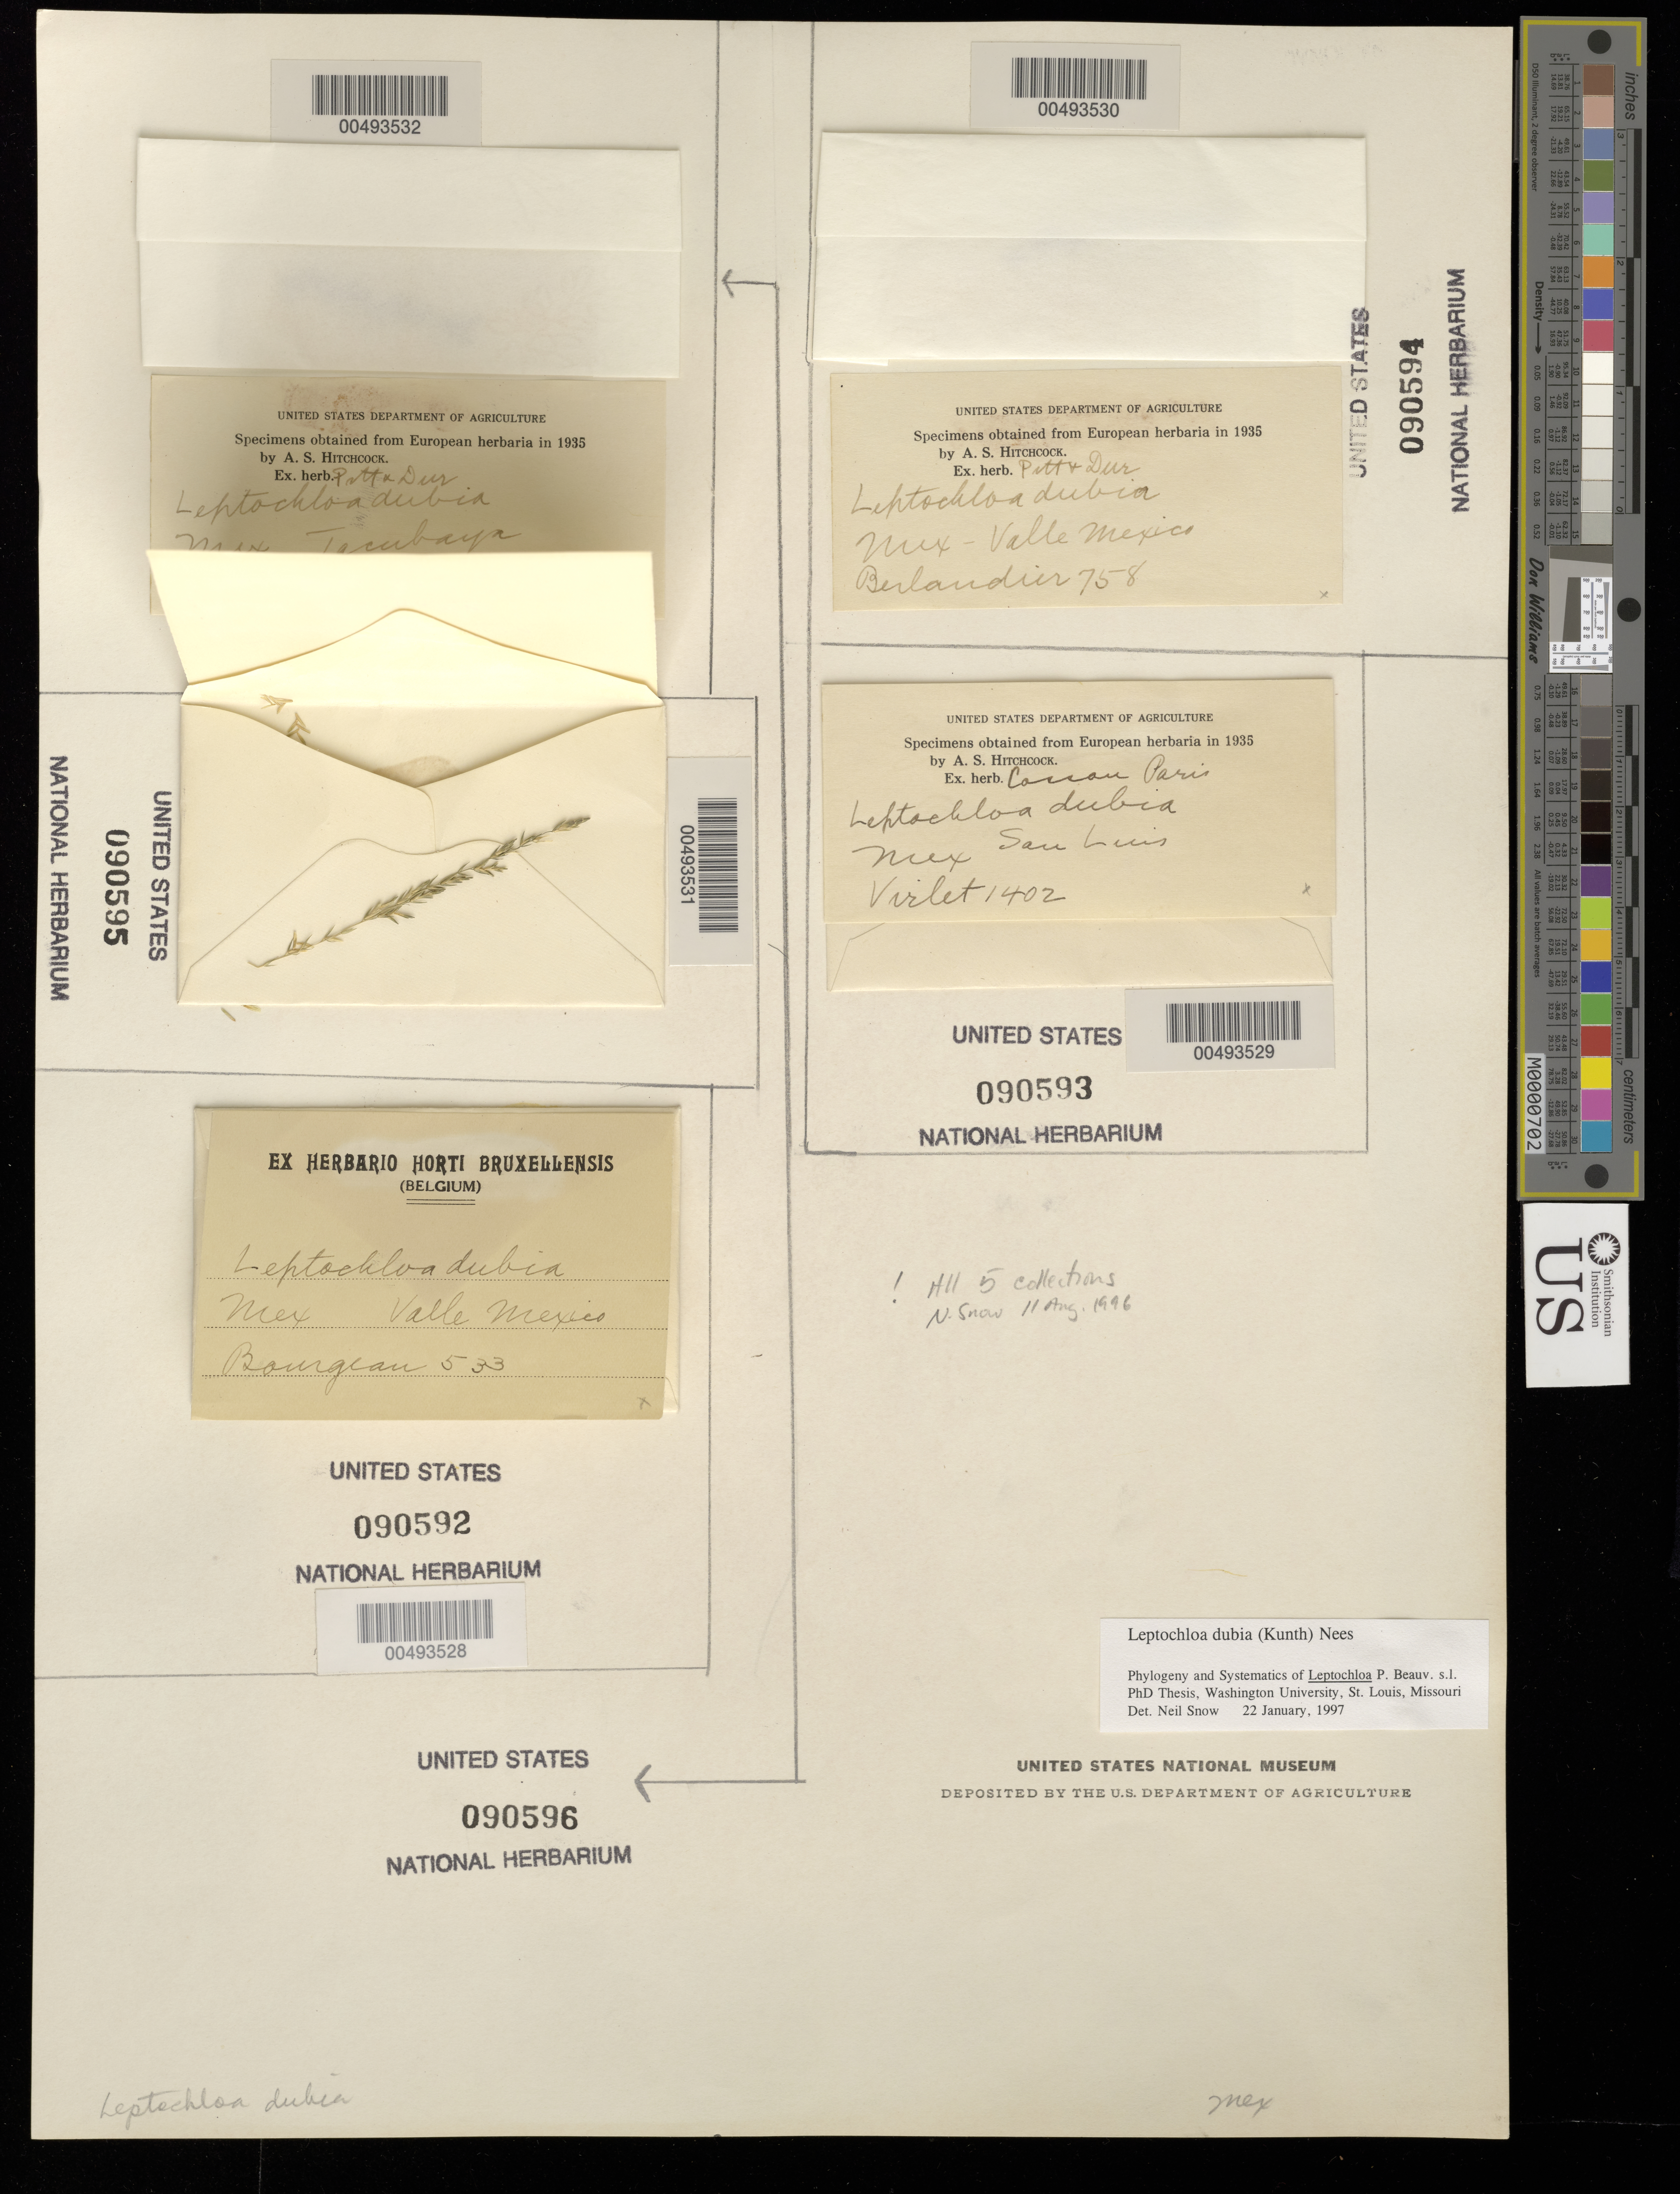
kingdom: Plantae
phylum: Tracheophyta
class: Liliopsida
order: Poales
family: Poaceae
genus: Disakisperma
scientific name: Disakisperma dubium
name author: (Kunth) P.M. Peterson & N. Snow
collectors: -. Mller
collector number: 2111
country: Mexico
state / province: Veracruz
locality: Orizaba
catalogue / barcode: US 90595